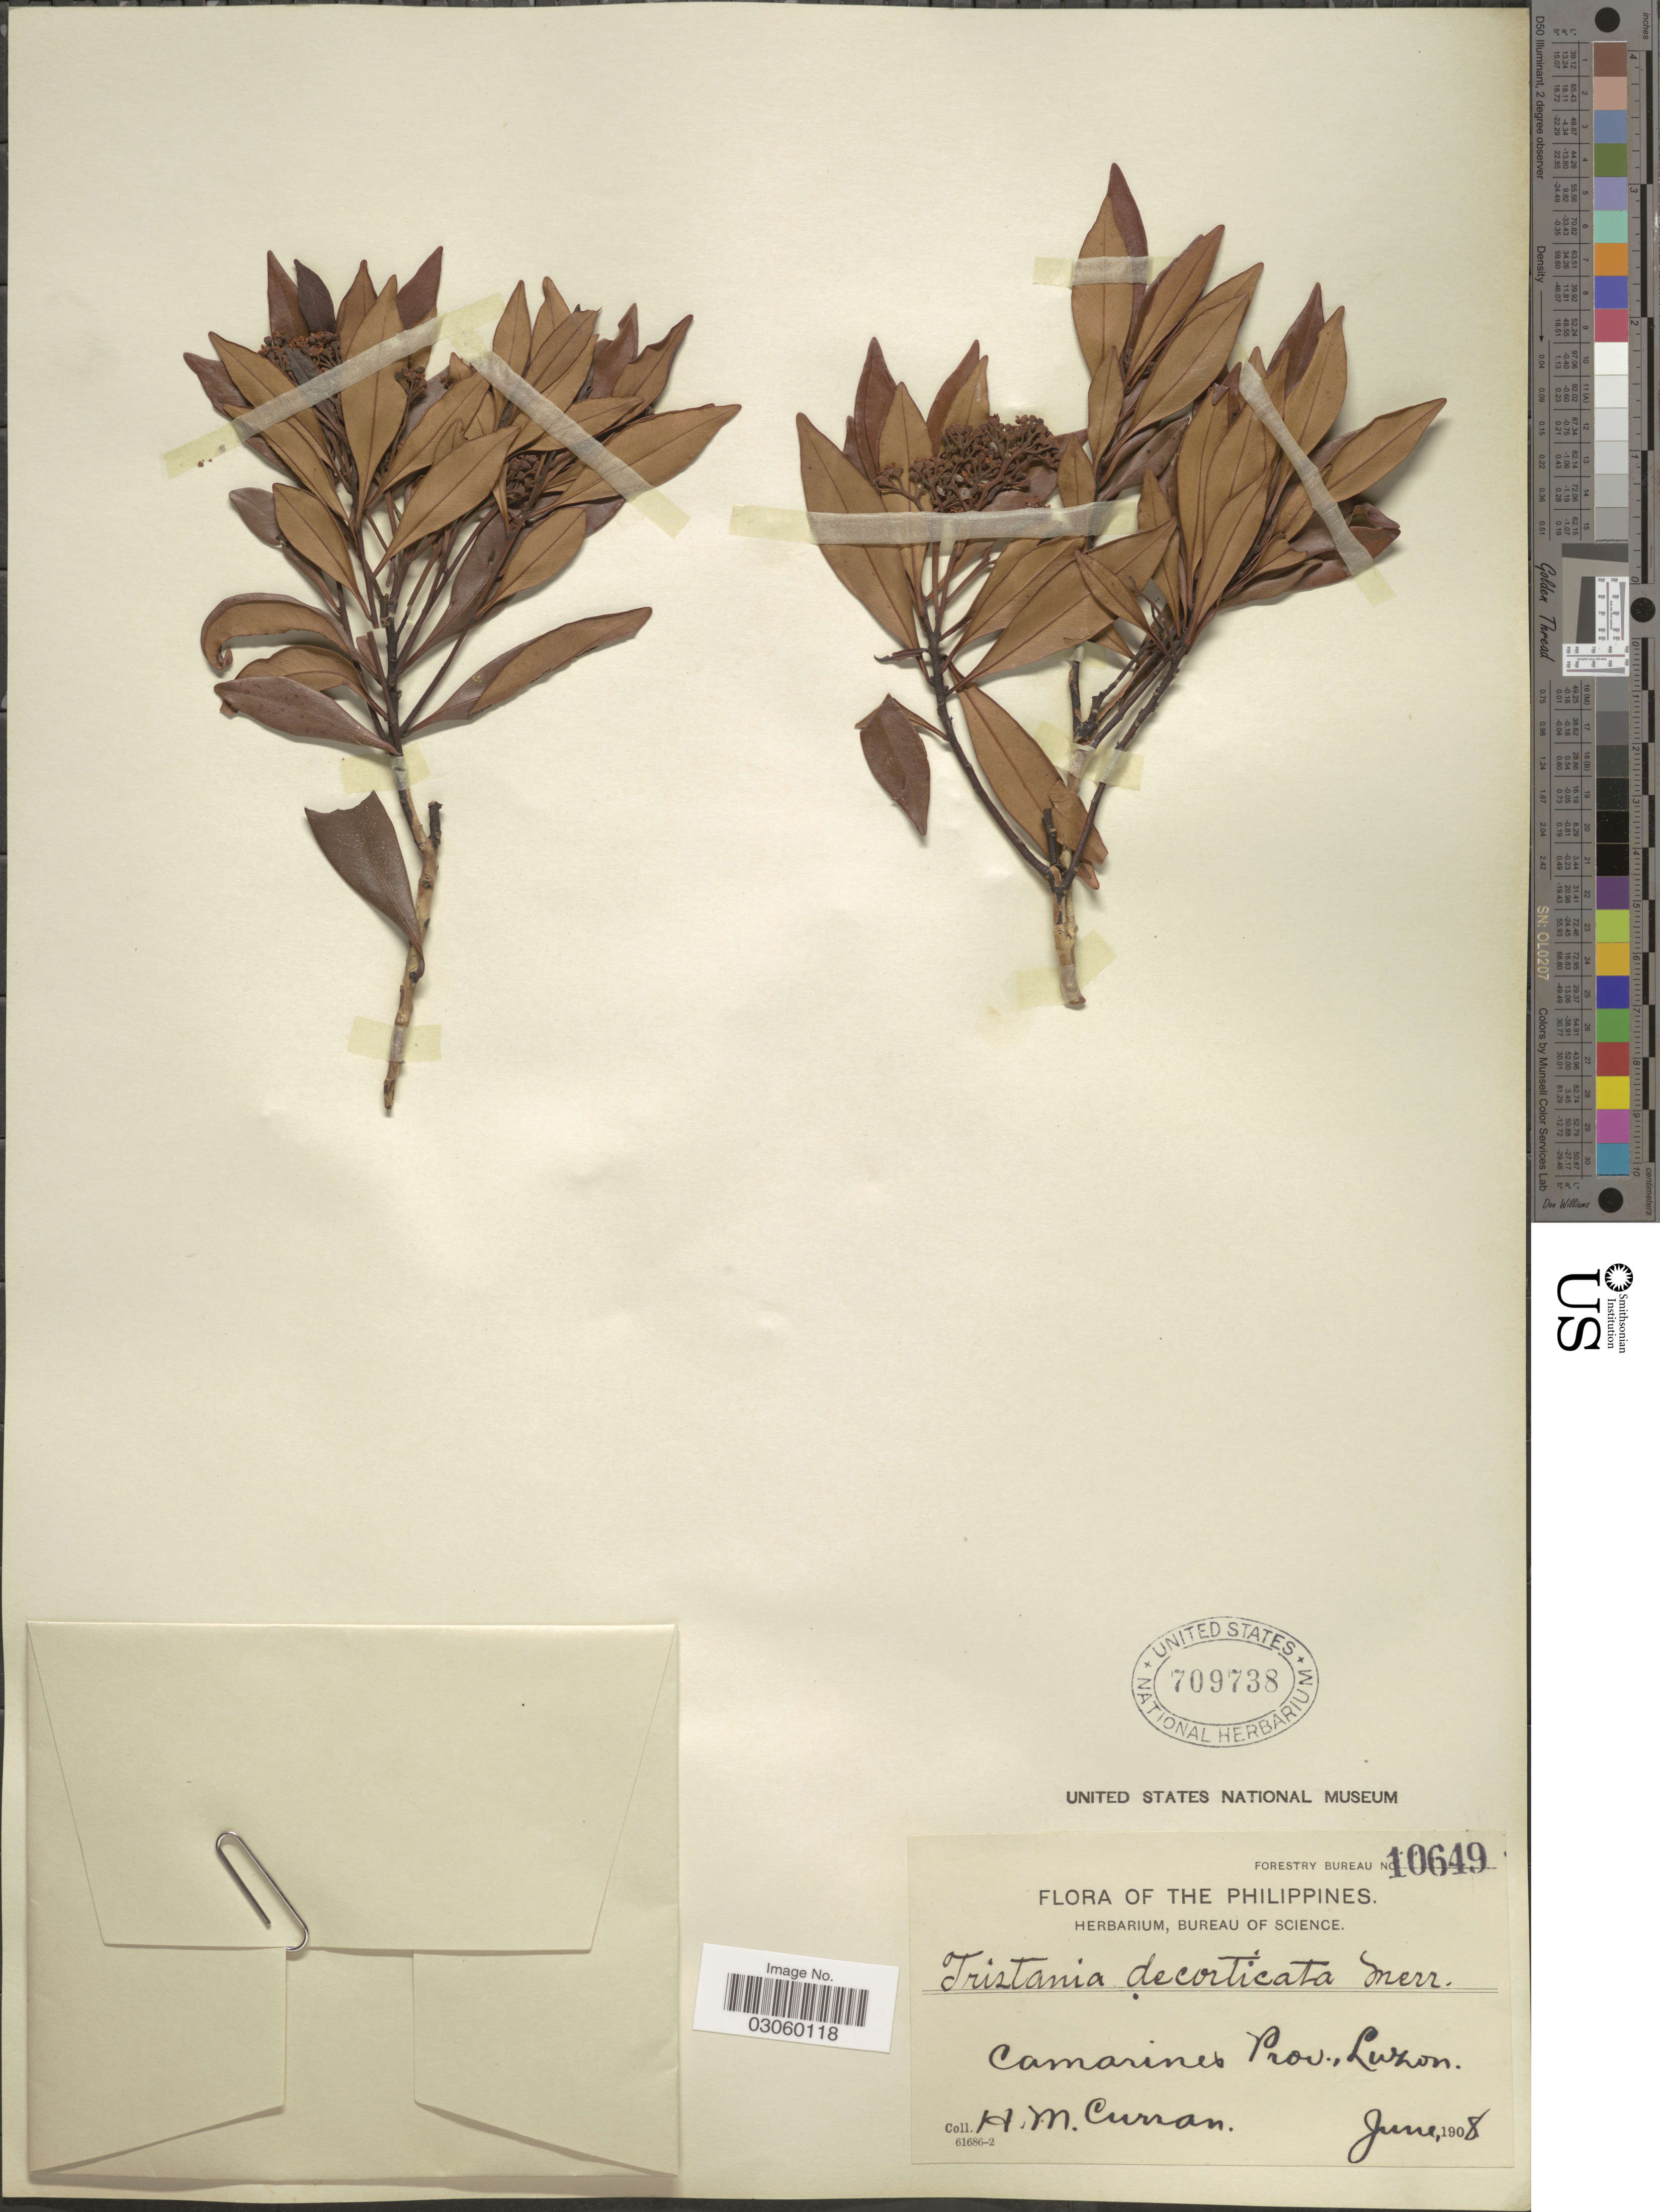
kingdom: Plantae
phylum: Tracheophyta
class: Magnoliopsida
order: Myrtales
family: Myrtaceae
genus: Tristaniopsis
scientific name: Tristaniopsis decorticata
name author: (Merr.) P.G. Wilson & J. T. Waterh.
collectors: H. M. Curran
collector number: Forestry Bureau 10649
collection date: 1908-06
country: Philippines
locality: Camarines, Prov. Luzon.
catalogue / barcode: US 709738